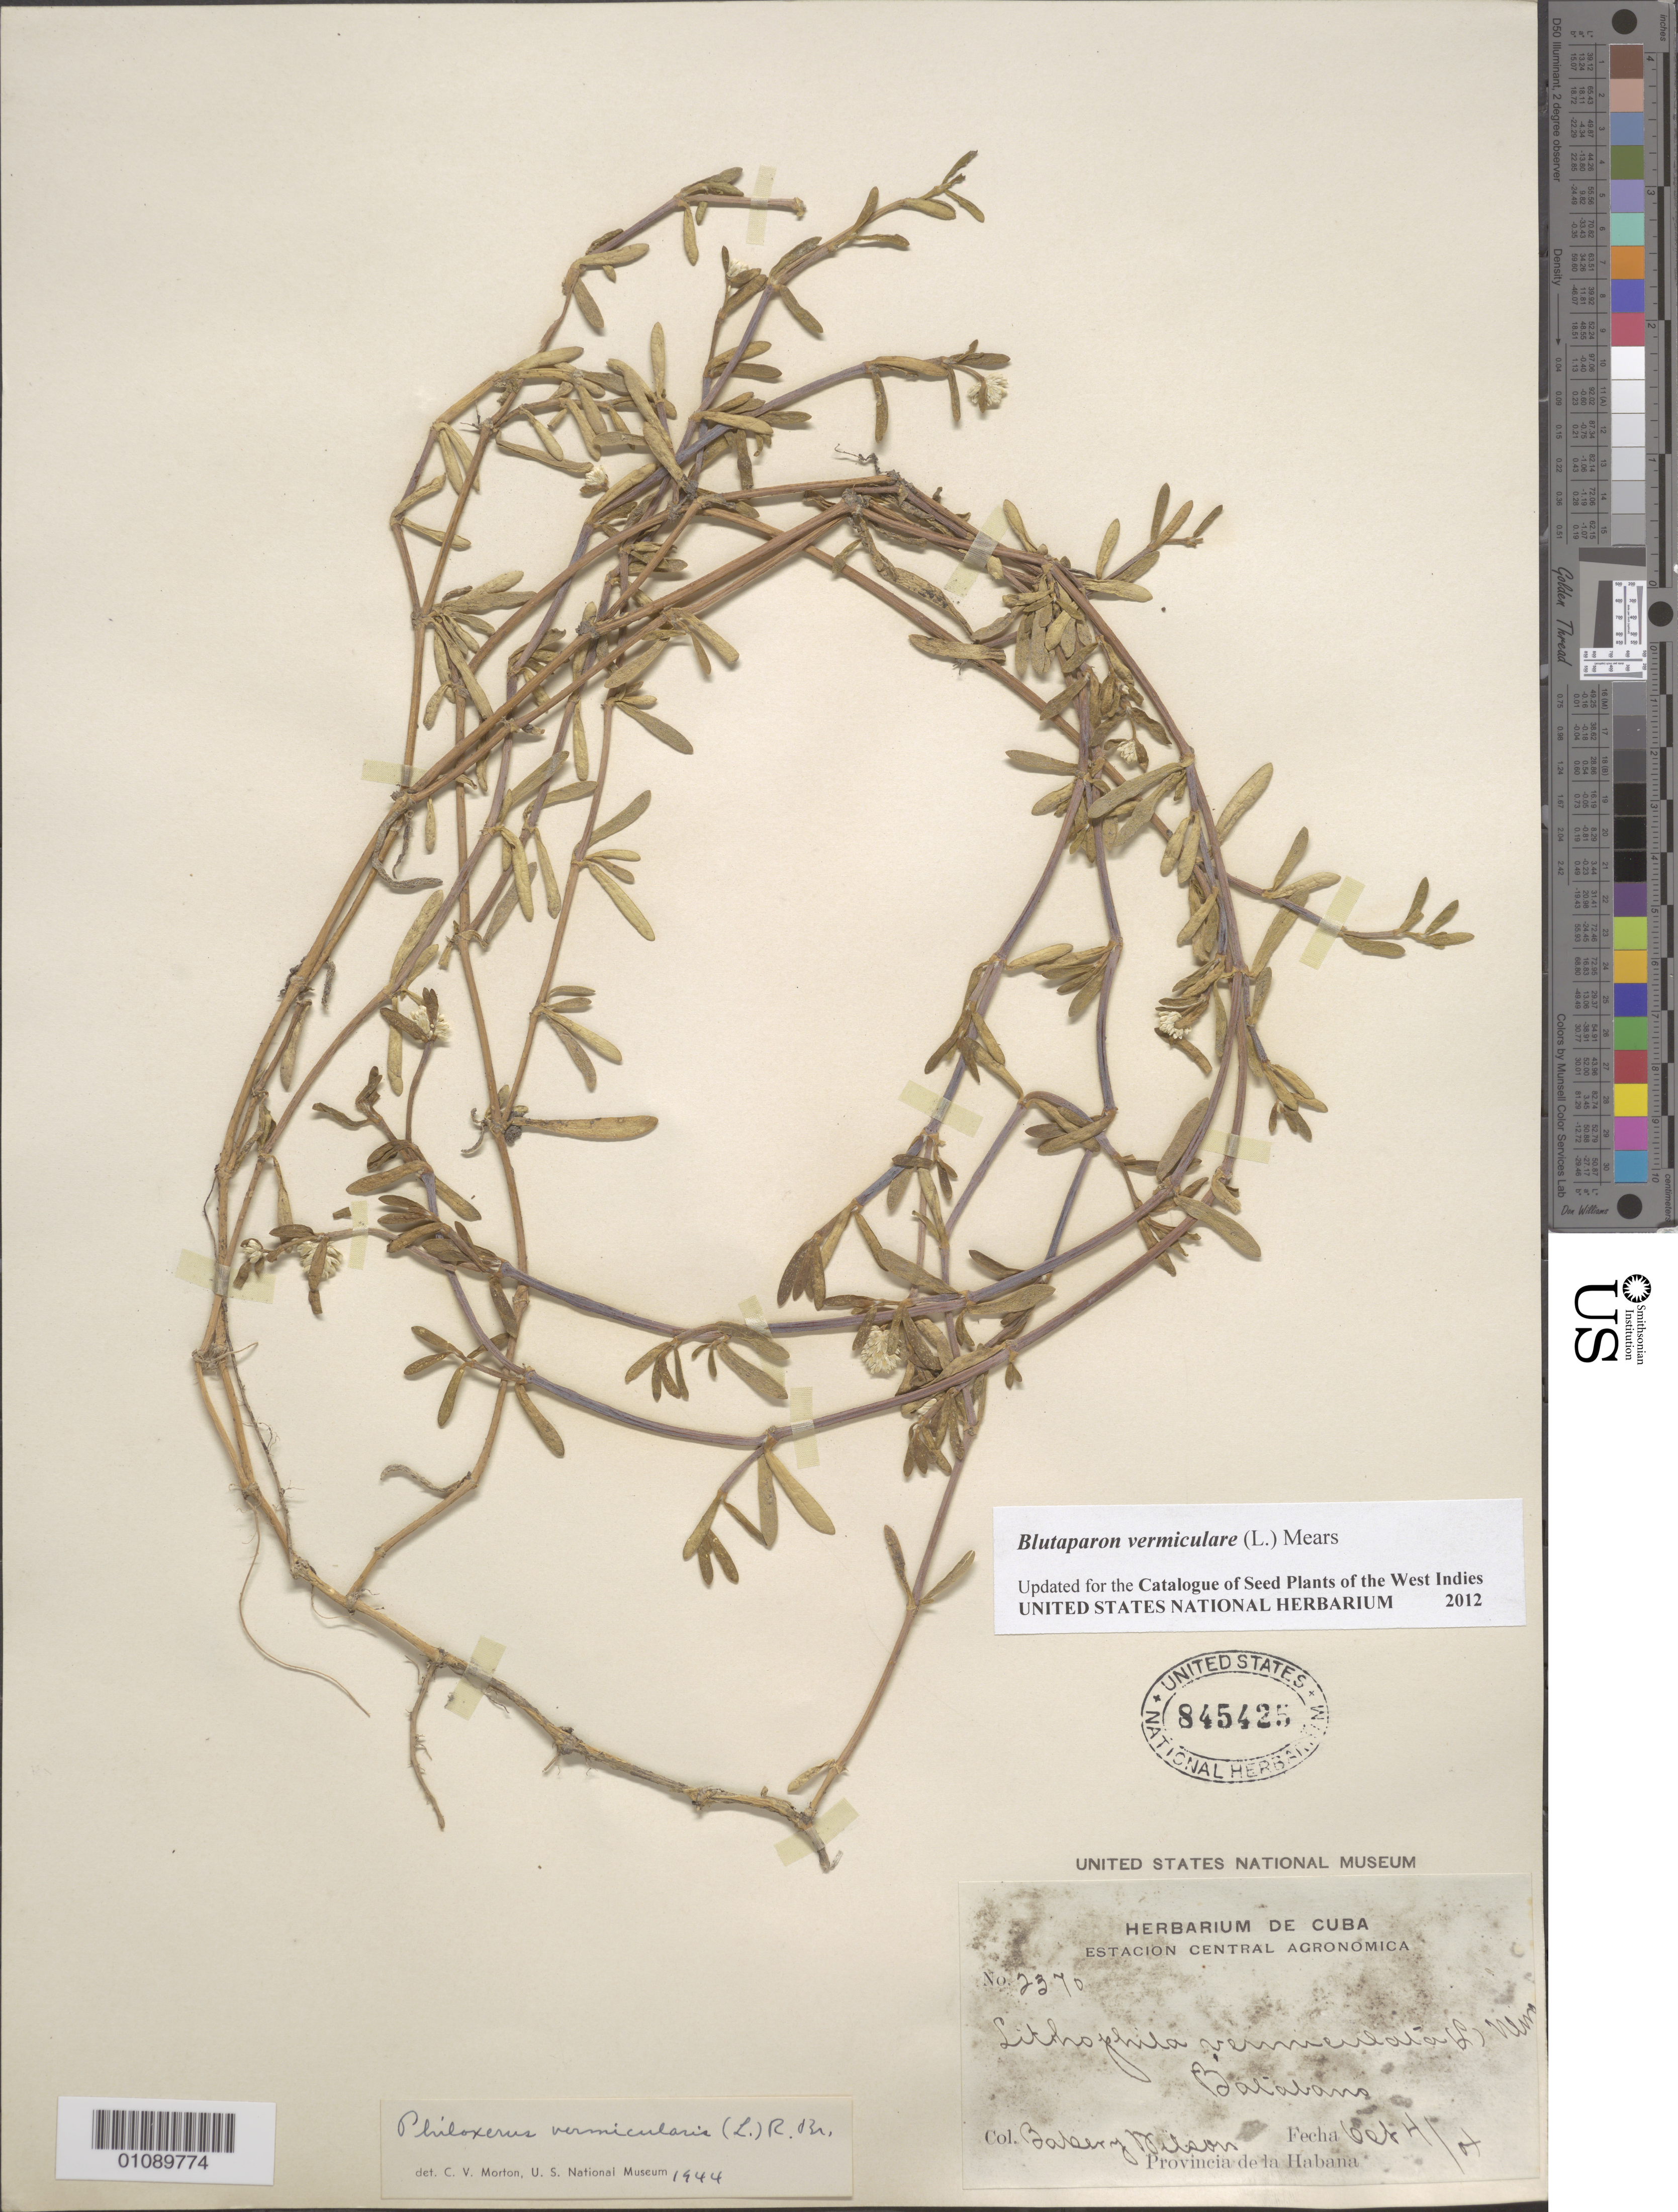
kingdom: Plantae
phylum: Tracheophyta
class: Magnoliopsida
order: Caryophyllales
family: Amaranthaceae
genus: Gomphrena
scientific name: Gomphrena vermicularis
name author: L.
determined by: Strong, Mark T., (BOT), Smithsonian Institution - National Museum of Natural History (UNITED STATES)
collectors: C. F. Baker & -- Wilson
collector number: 2370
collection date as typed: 04 Oct 1904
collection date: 1904-10-04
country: Cuba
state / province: La Habana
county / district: Batabanó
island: Cuba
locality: Batabanno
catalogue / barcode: US 845425